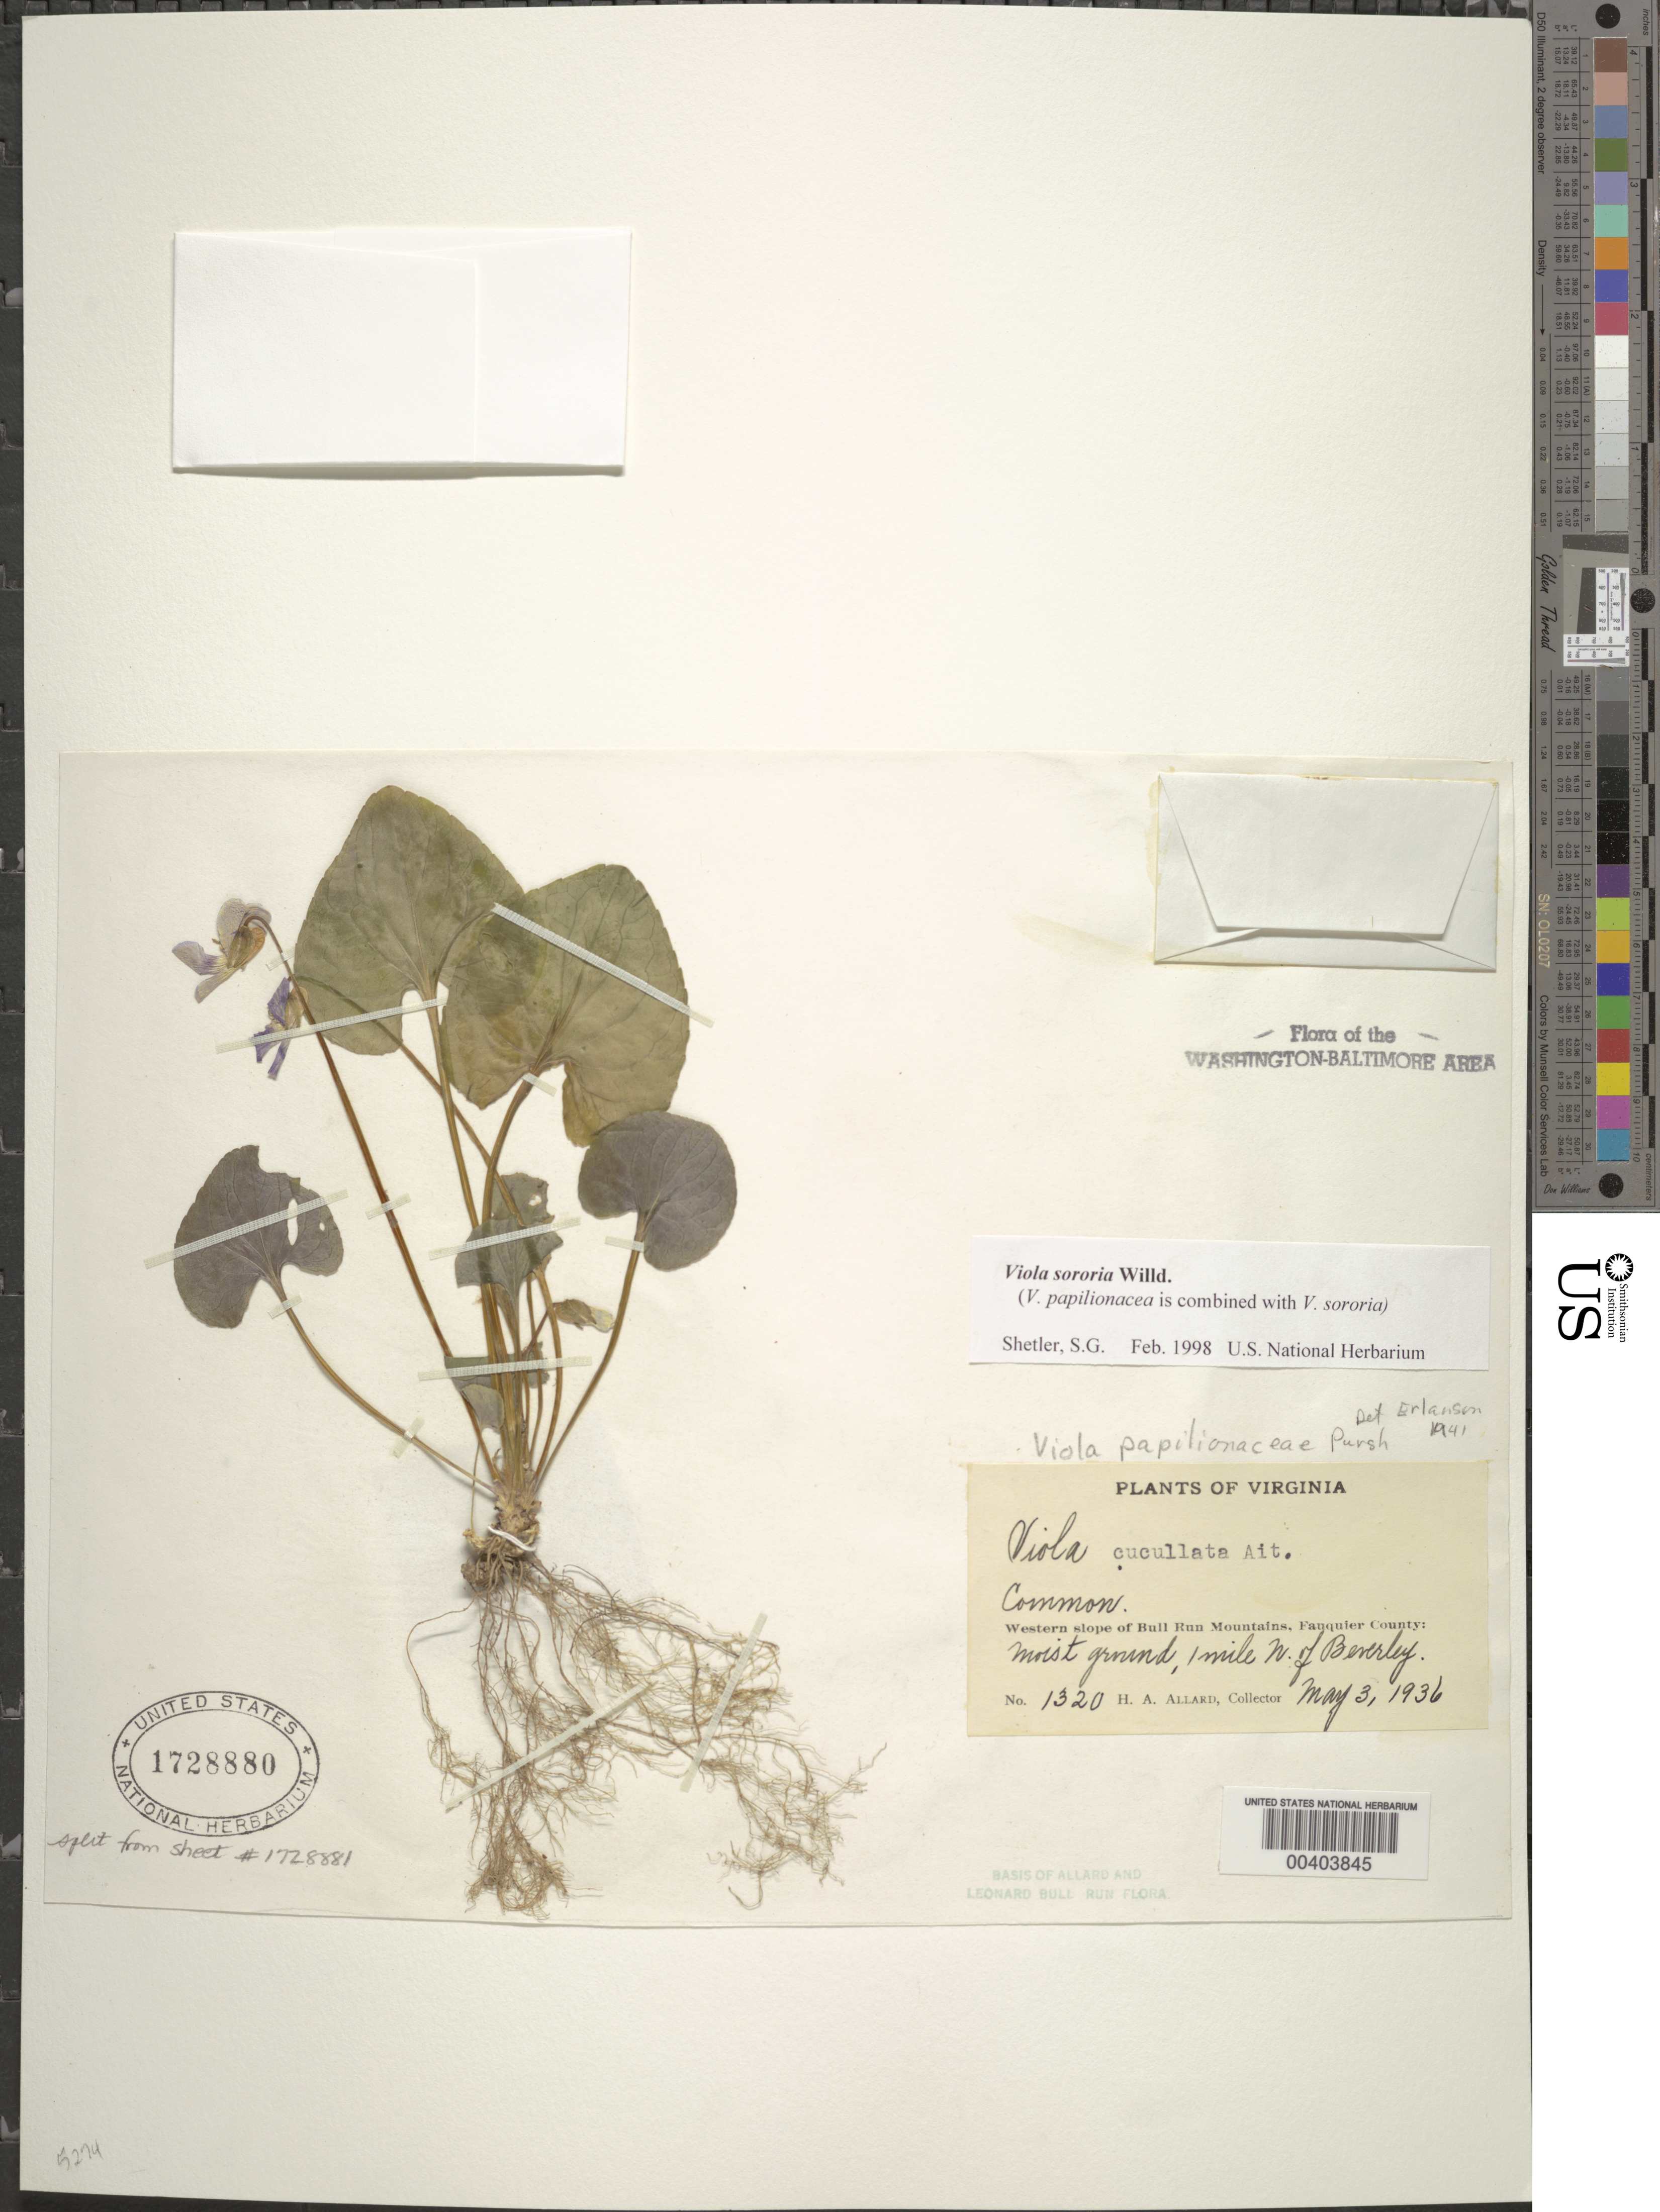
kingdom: Plantae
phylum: Tracheophyta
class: Magnoliopsida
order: Malpighiales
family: Violaceae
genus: Viola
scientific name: Viola sororia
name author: Willd.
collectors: H. A. Allard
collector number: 1320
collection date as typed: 03 May 1936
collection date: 1936-05-03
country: United States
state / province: Virginia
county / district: Fauquier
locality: Western Slope of Bull Run Mountains, 1 Mile North of Beverley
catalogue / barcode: US 1728880